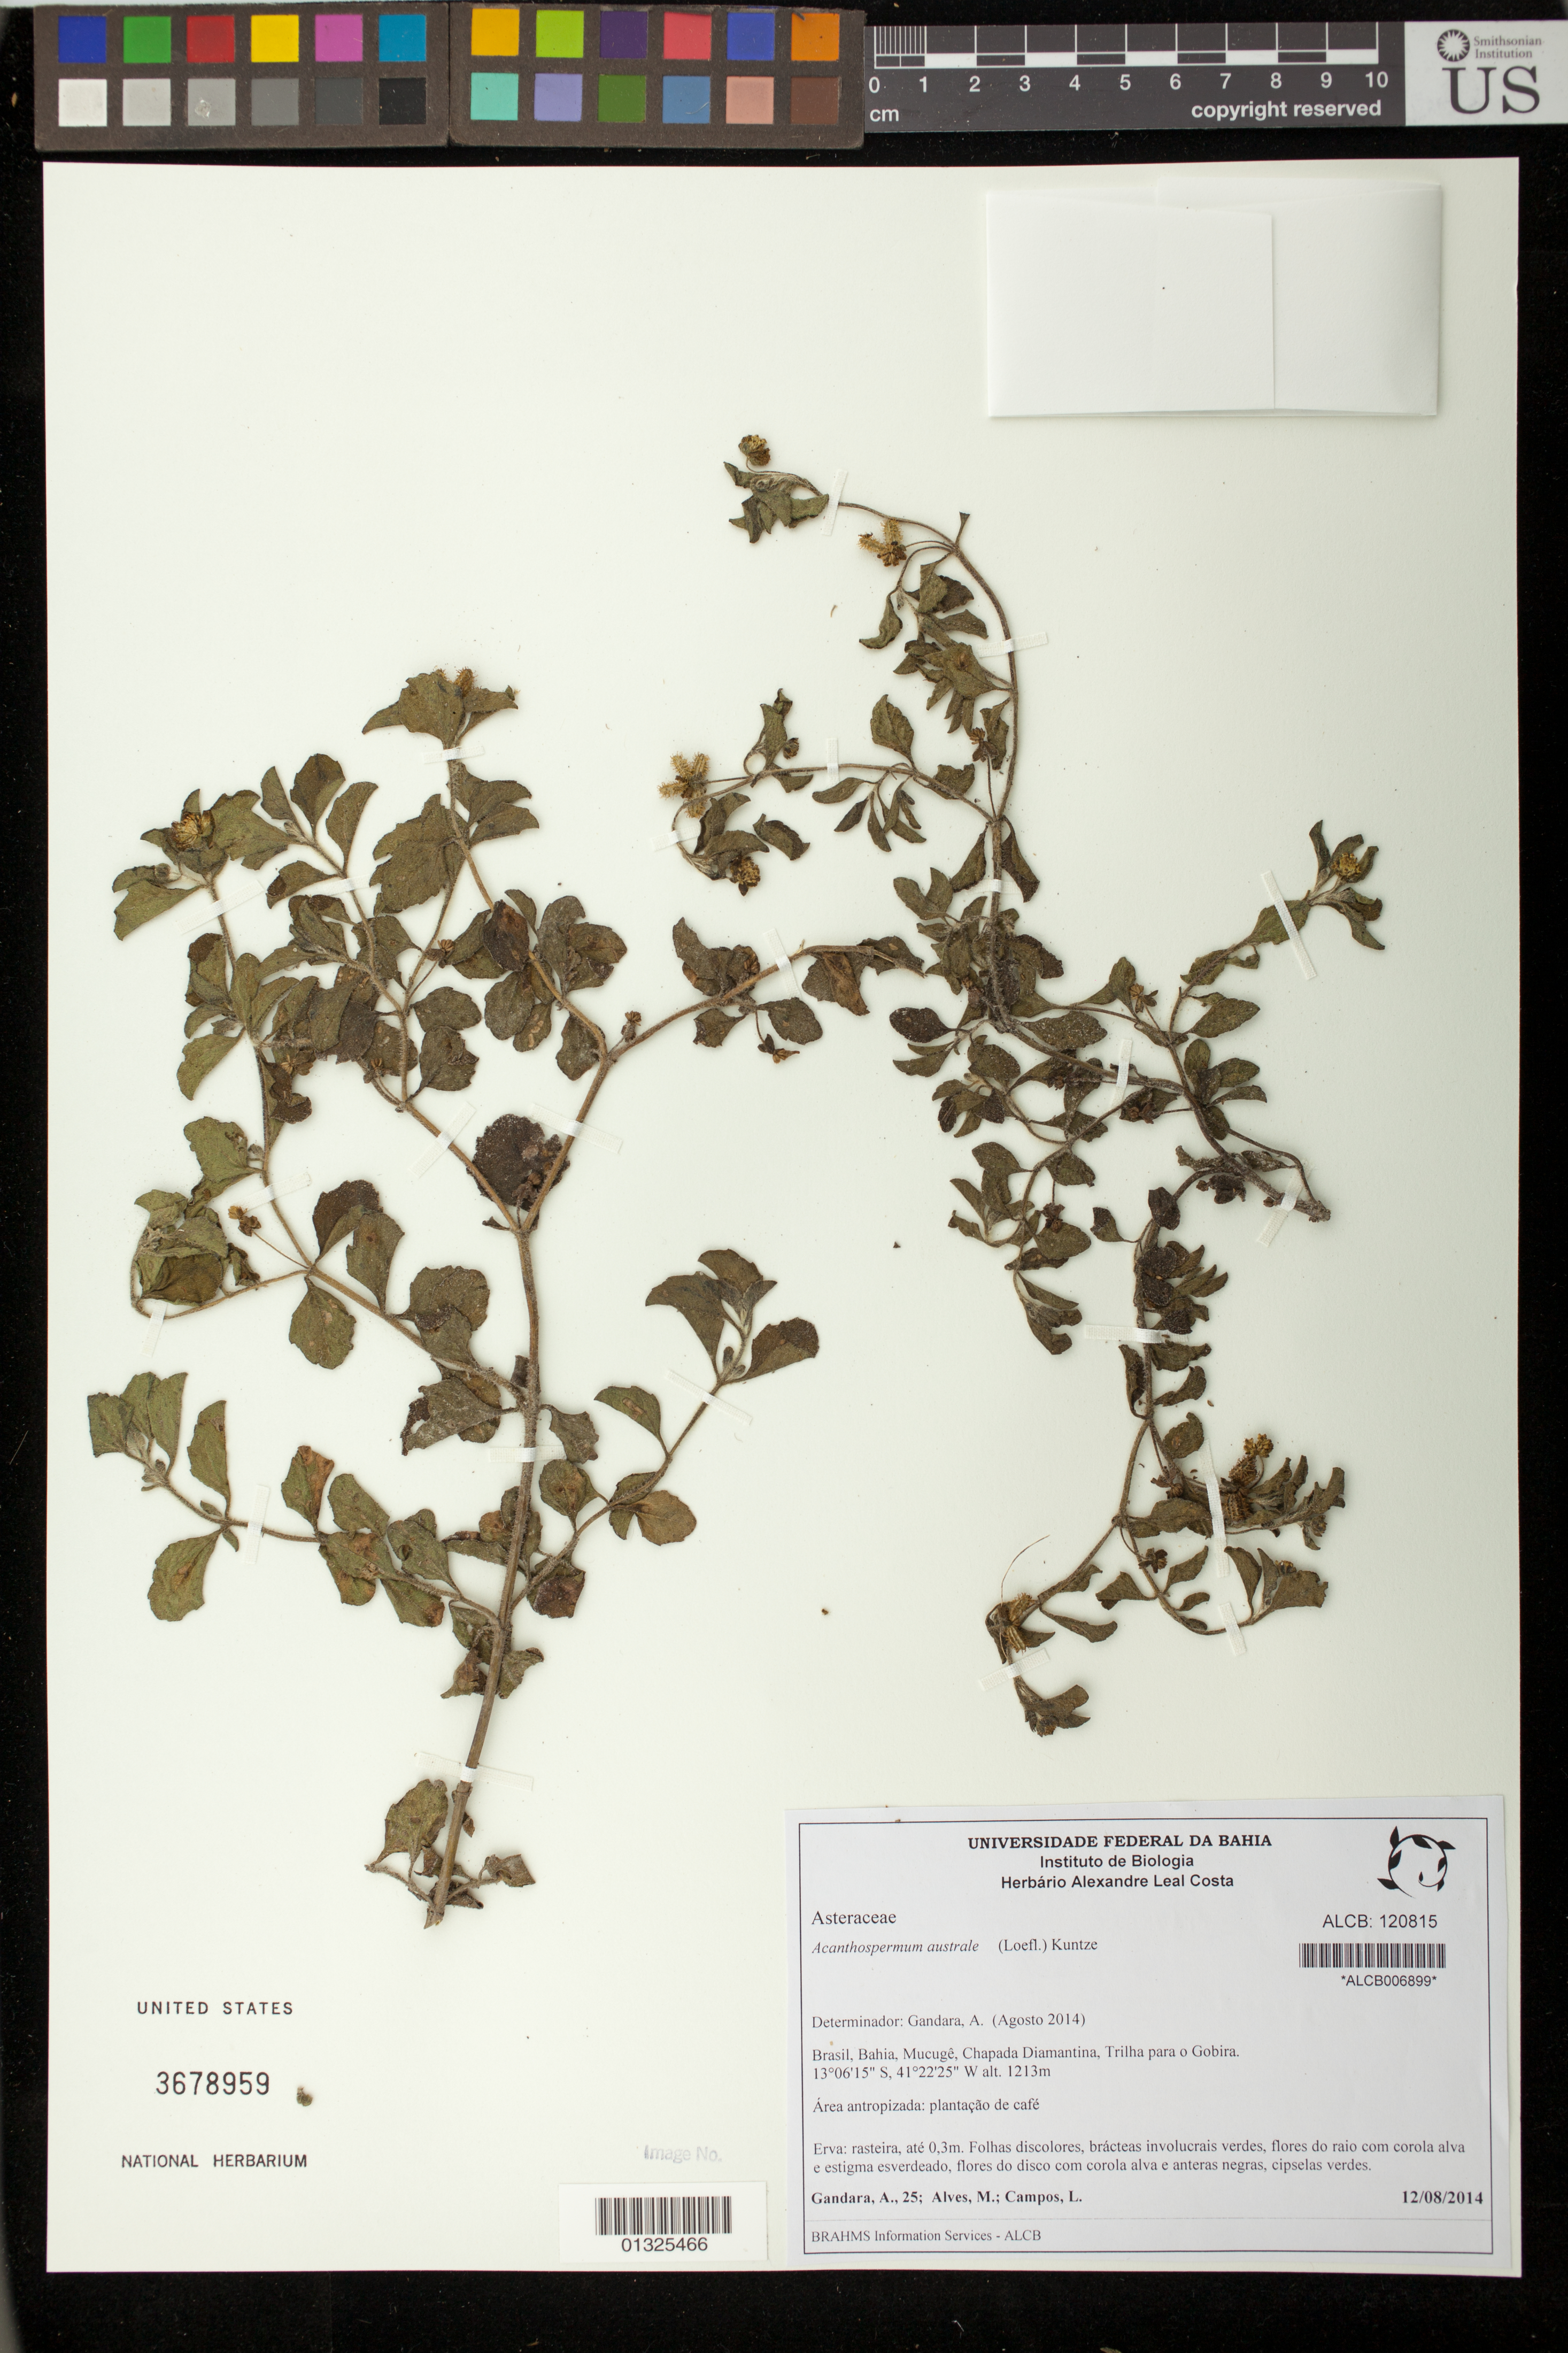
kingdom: Plantae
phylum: Tracheophyta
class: Magnoliopsida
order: Asterales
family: Asteraceae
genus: Acanthospermum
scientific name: Acanthospermum australe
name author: (Loefl.) Kuntze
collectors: A. Gándara, M. Alves & L. Campos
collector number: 25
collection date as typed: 12 August 2014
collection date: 2014-08-12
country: Brazil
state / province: Bahia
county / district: Mucugê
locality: Chapada Diamantina, Trilha para o Gobira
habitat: Area antropizada; plantacao de cafe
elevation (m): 1213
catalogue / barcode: US 3678959